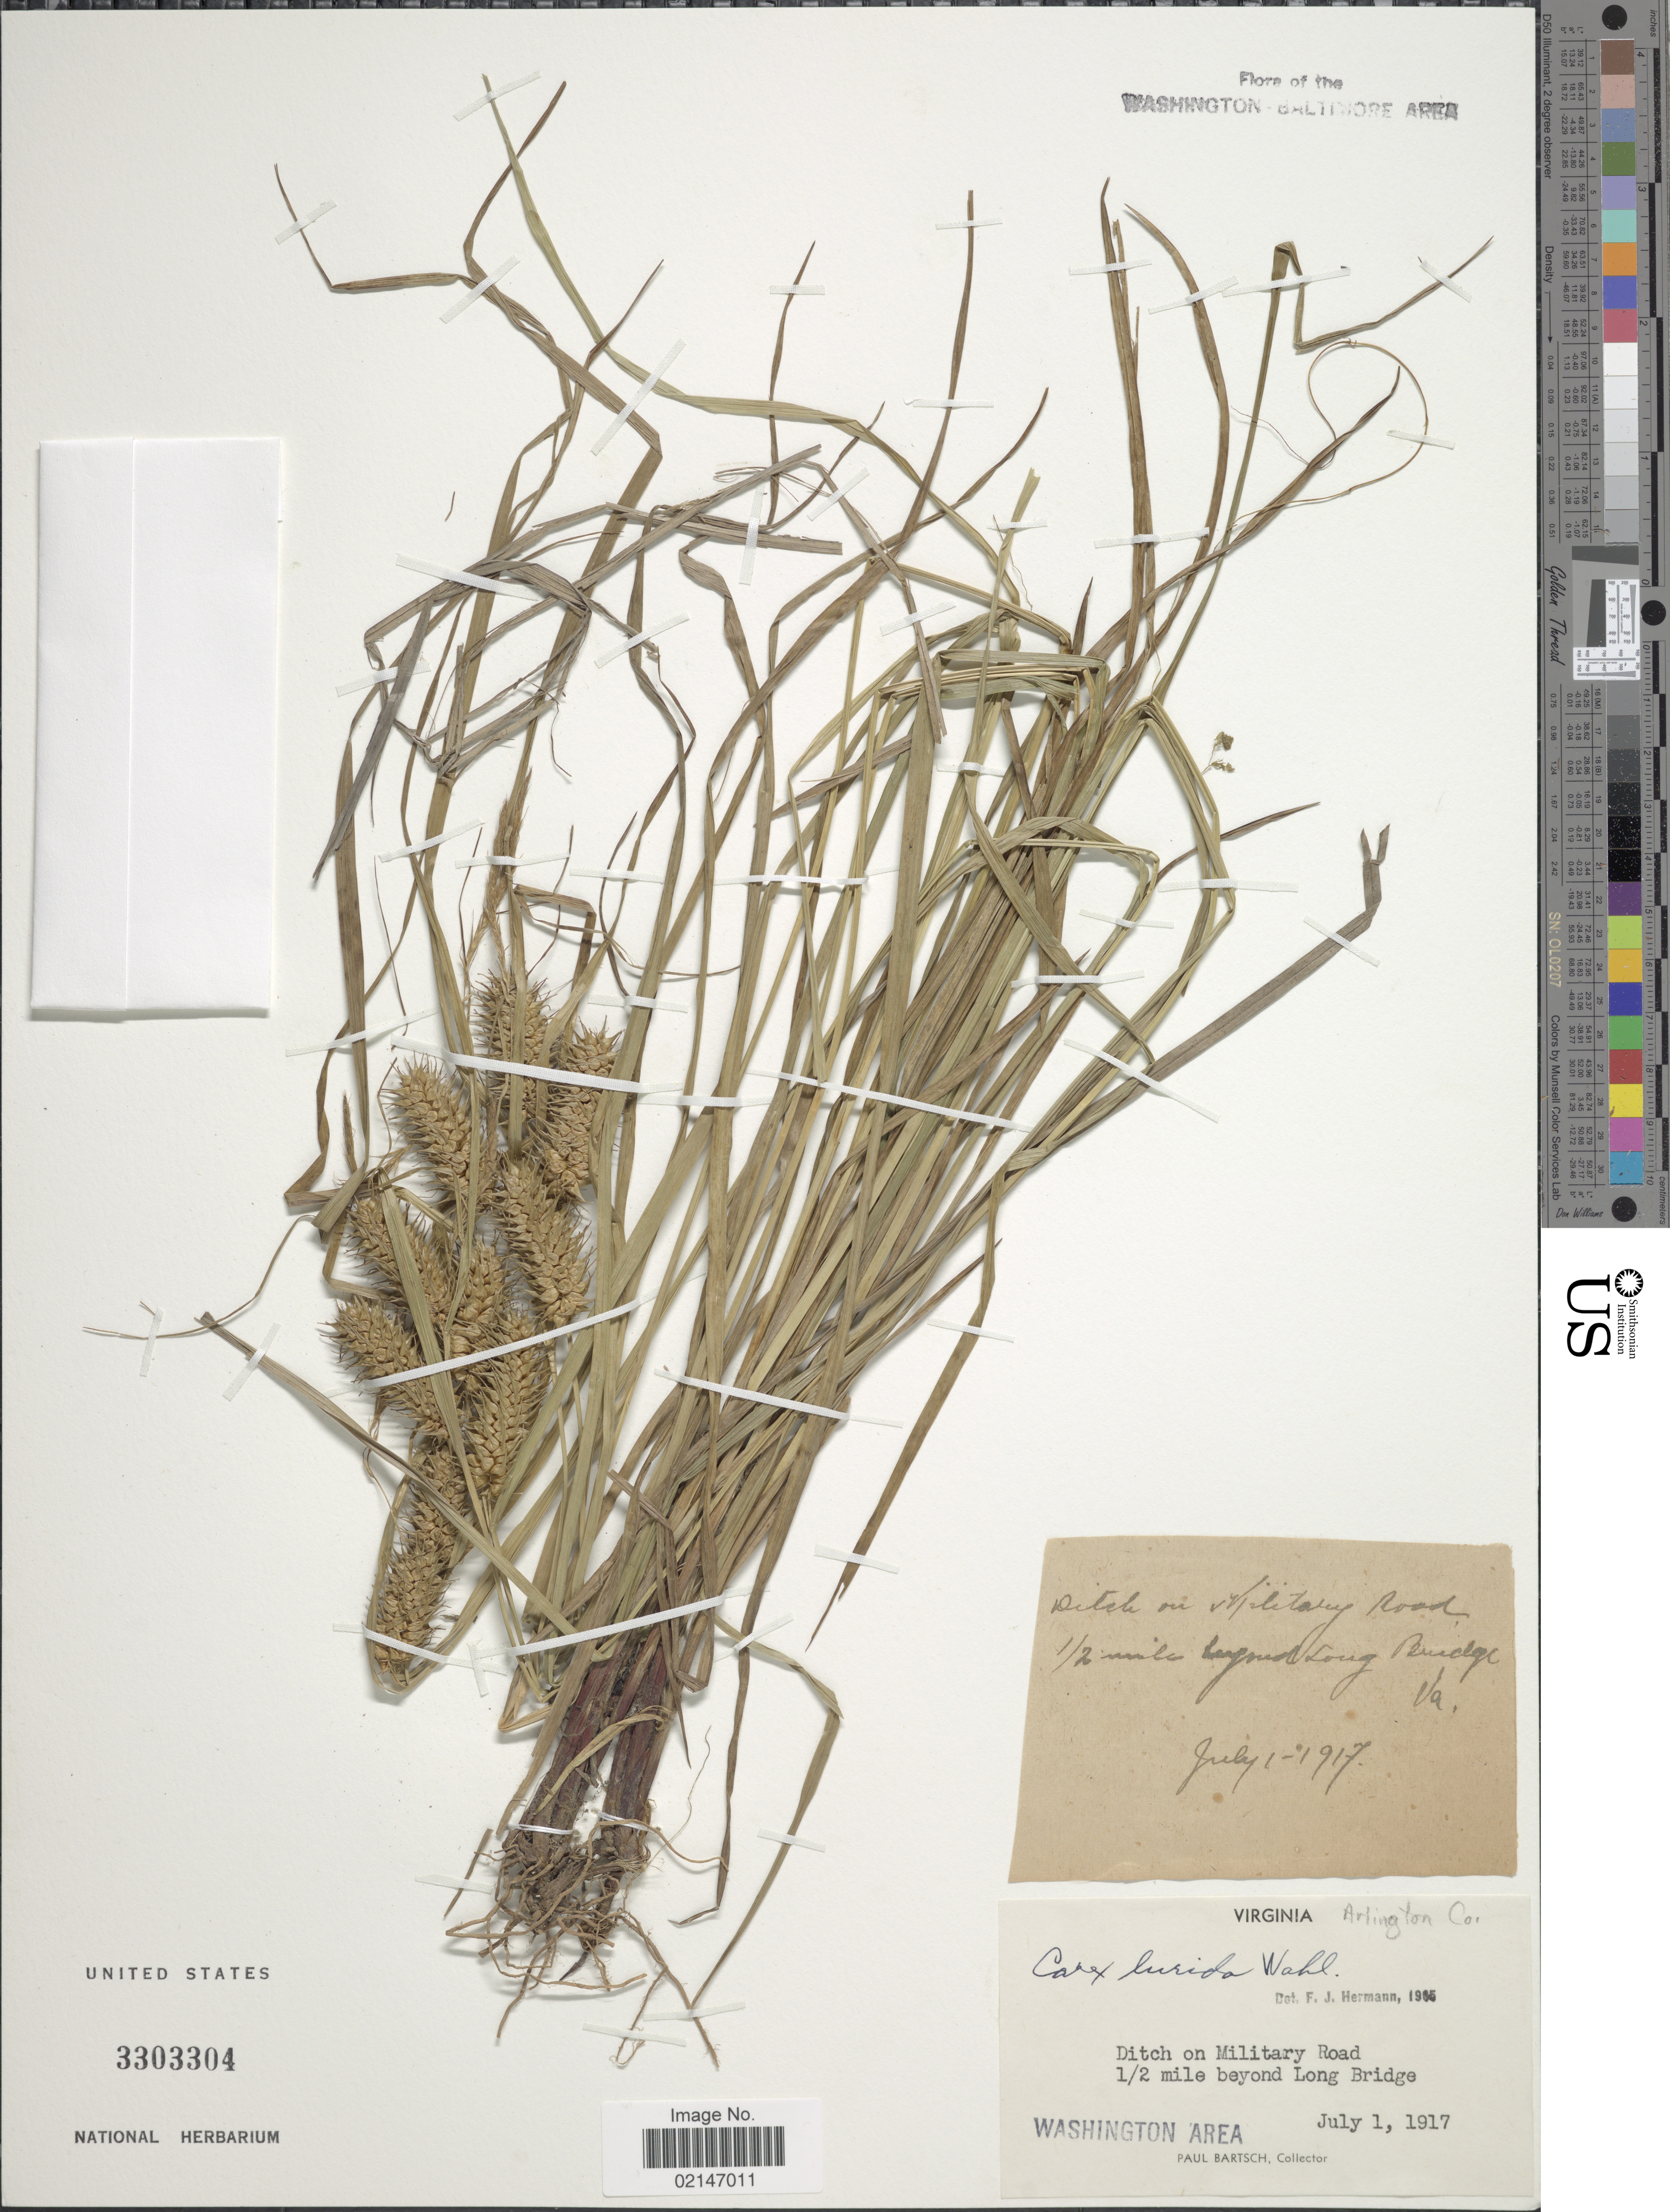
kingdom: Plantae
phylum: Tracheophyta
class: Liliopsida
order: Poales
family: Cyperaceae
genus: Carex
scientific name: Carex lurida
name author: Wahlenb.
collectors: P. Bartsch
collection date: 1917-07-01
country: United States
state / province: Virginia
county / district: Arlington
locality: Arlington Co., Ditch on Military Road, ½ mile beyond Long Bridge, Washington Area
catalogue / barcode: US 3303304